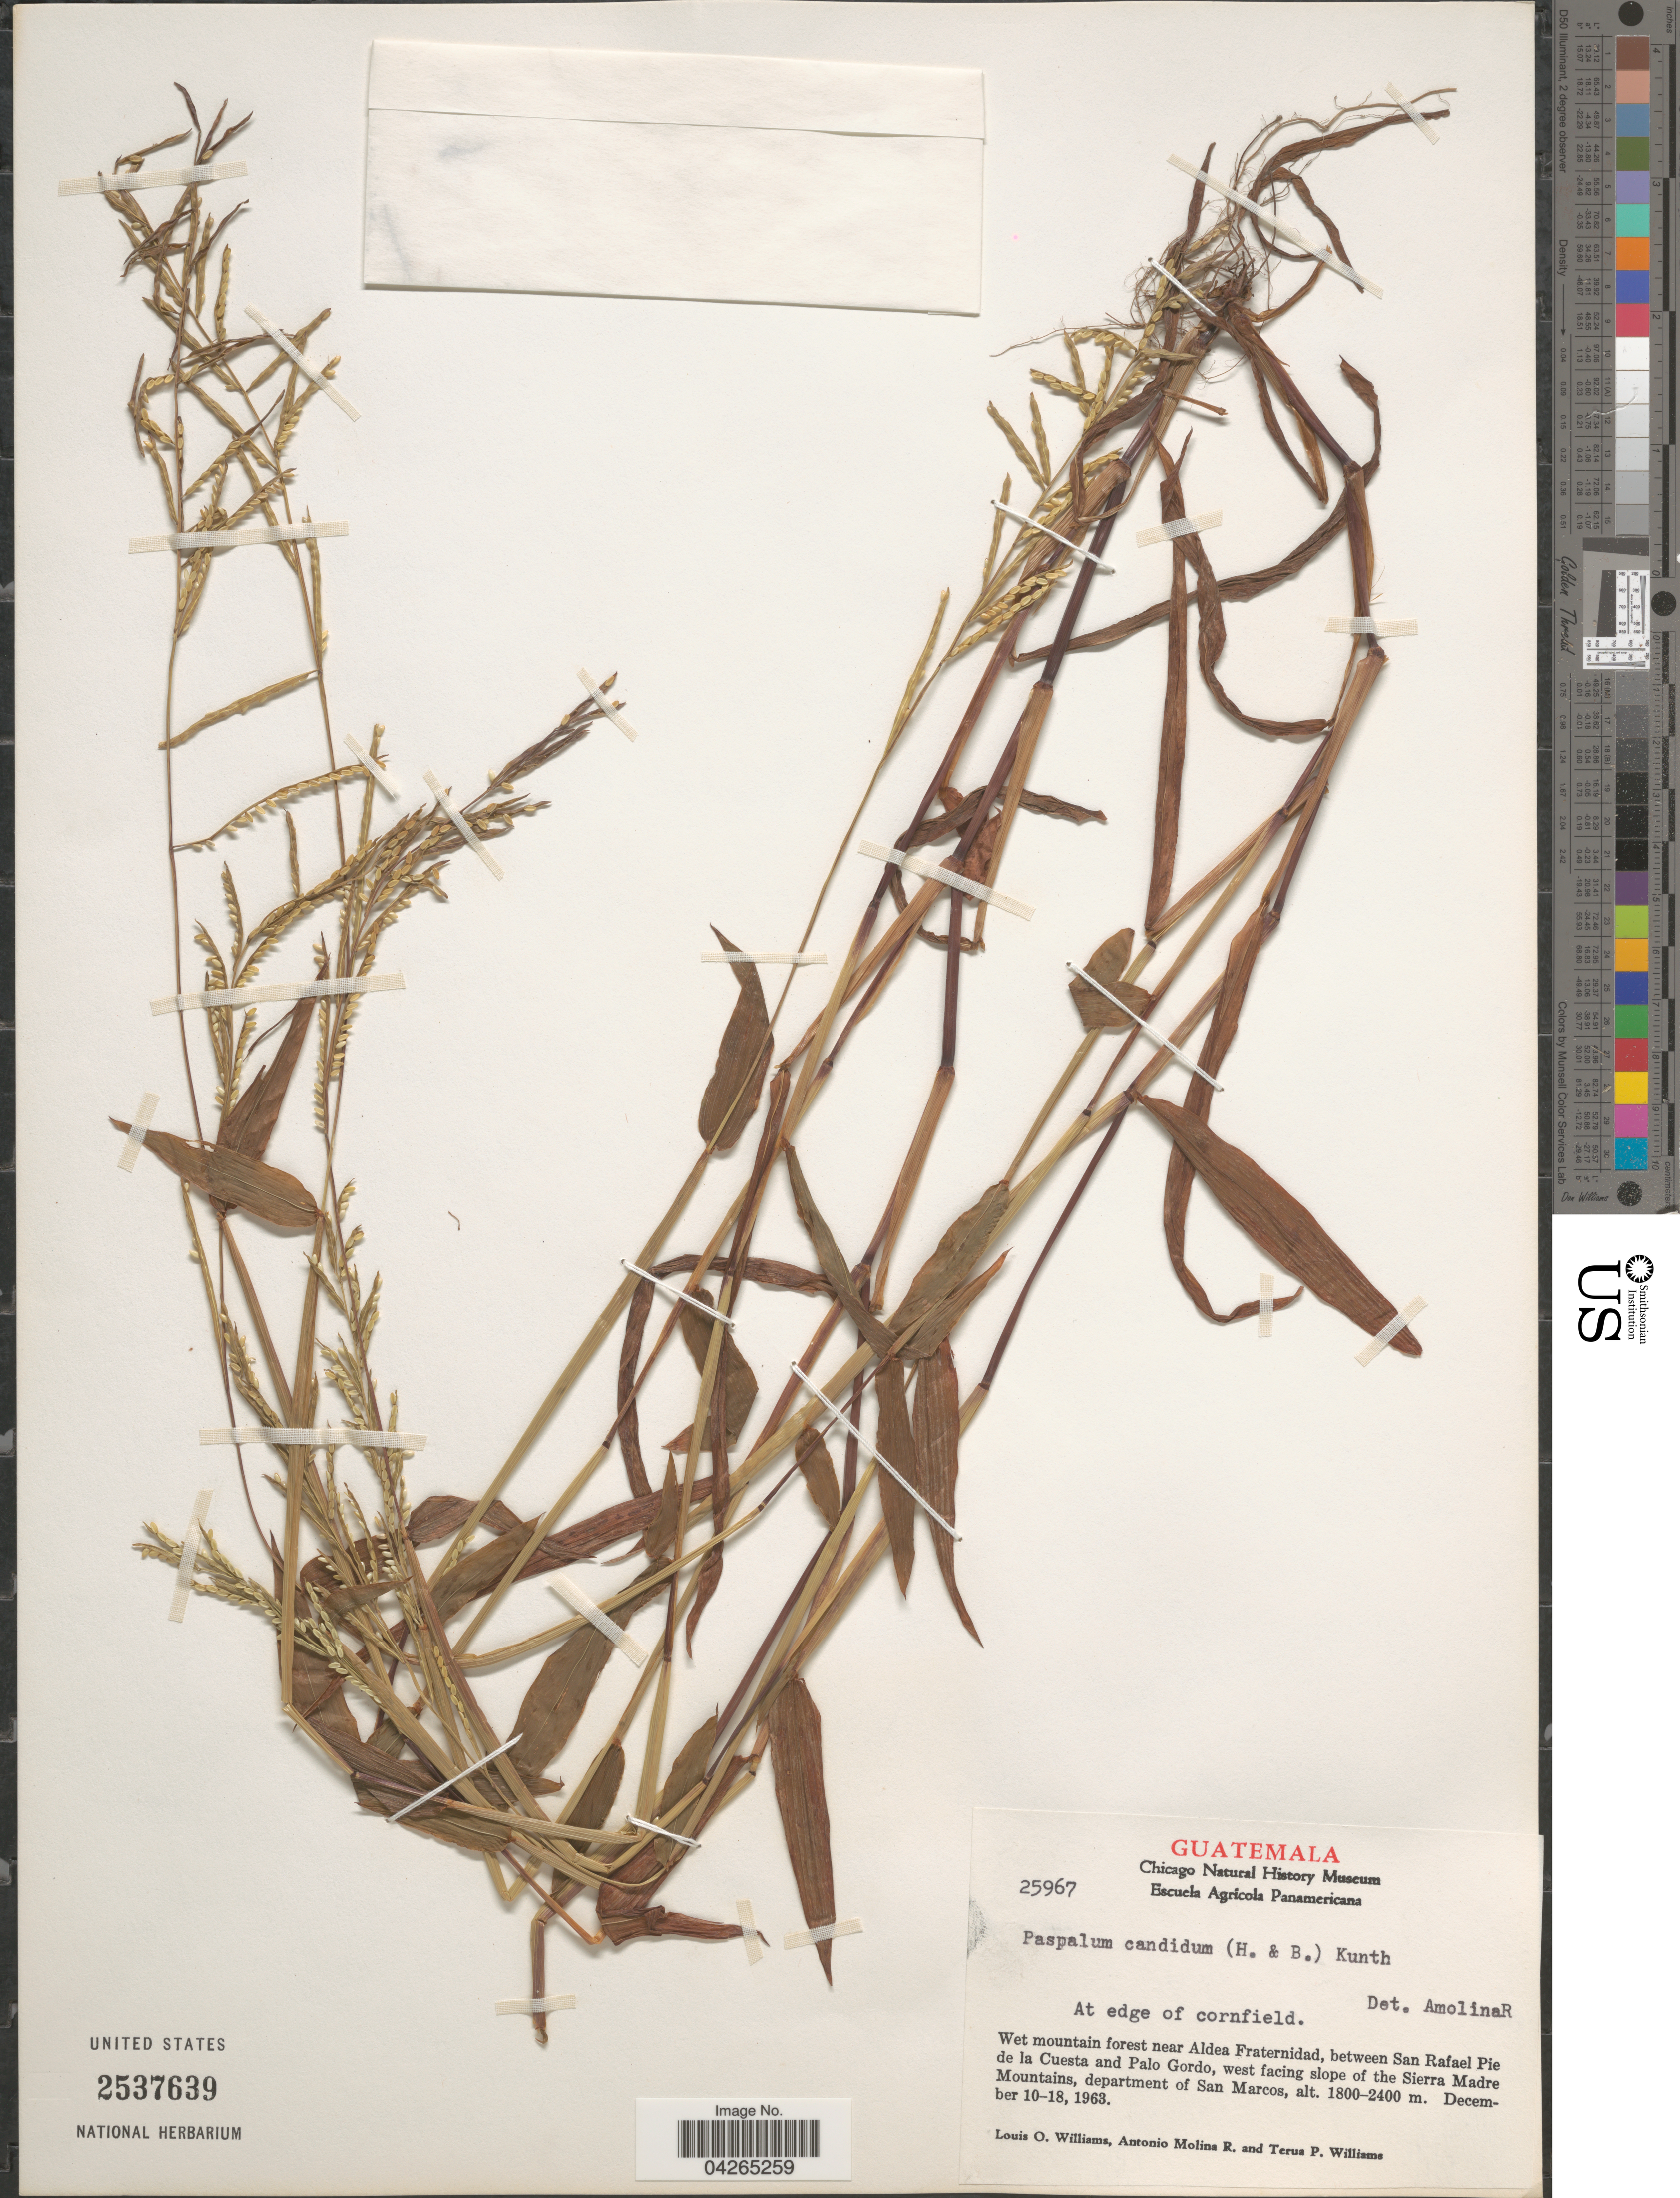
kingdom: Plantae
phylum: Tracheophyta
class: Liliopsida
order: Poales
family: Poaceae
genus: Paspalum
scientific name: Paspalum candidum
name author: (Humb. & Bonpl. ex Fleugge) Kunth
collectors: L. O. Williams, A. Molina R. & T. Williams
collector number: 25967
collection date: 1963-12-10/1963-12-18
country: Guatemala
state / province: San Marcos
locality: Wet mountain forest near Aldea Fraternidad, between San Rafael Pie de la Cuesta and Palo Gordo, west facing slope of the Sierra Madre Mountains, department of San Marcos.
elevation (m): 1800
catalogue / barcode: US 2537639